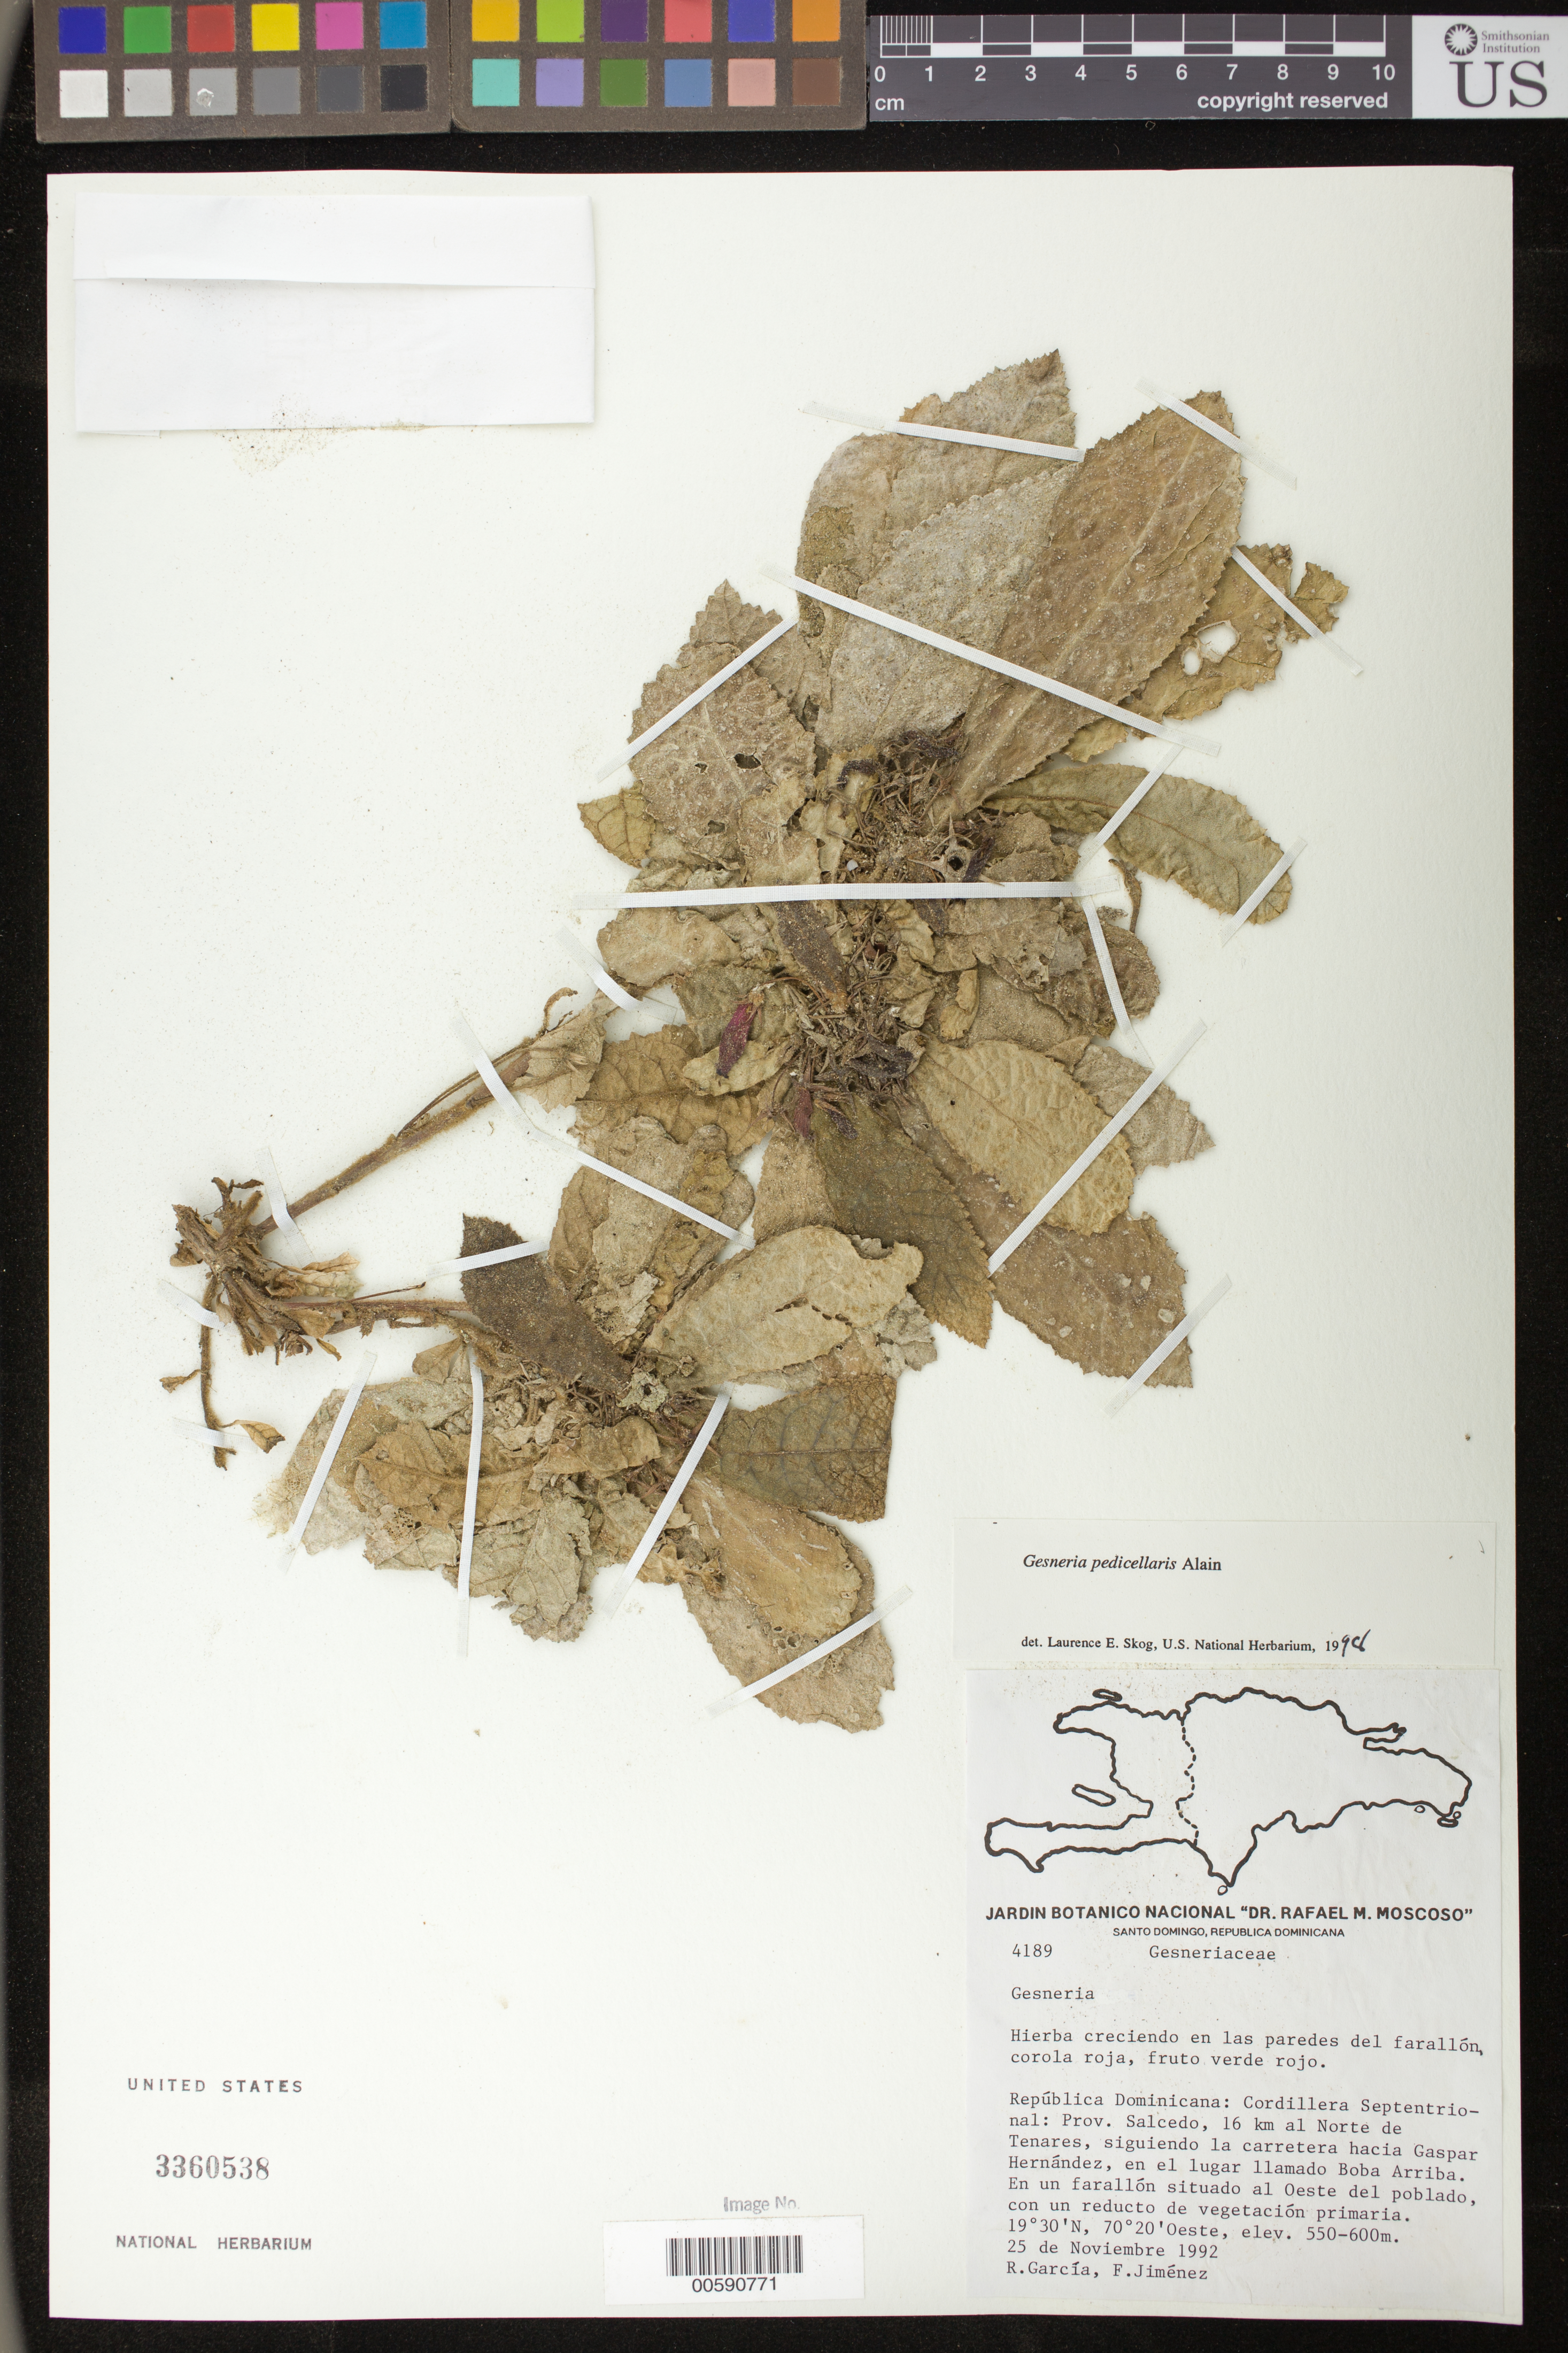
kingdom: Plantae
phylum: Tracheophyta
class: Magnoliopsida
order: Lamiales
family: Gesneriaceae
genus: Gesneria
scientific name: Gesneria pedicellaris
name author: Alain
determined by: Skog, Laurence E.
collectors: R. García & F. Jiménez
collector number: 4189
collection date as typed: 25 Nov 1992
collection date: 1992-11-25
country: Dominican Republic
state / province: Hermanas Mirabal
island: Hispaniola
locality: Cordillera Septentrional: 16 km N de Tenares, siguiendo la carretera hacia Gaspar Hernández, en el lugar llamado Boba Arriba; en un farallón situado al Oeste del Poblado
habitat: Con un reducto de vegetación primaria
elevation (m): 550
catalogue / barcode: US 3360538